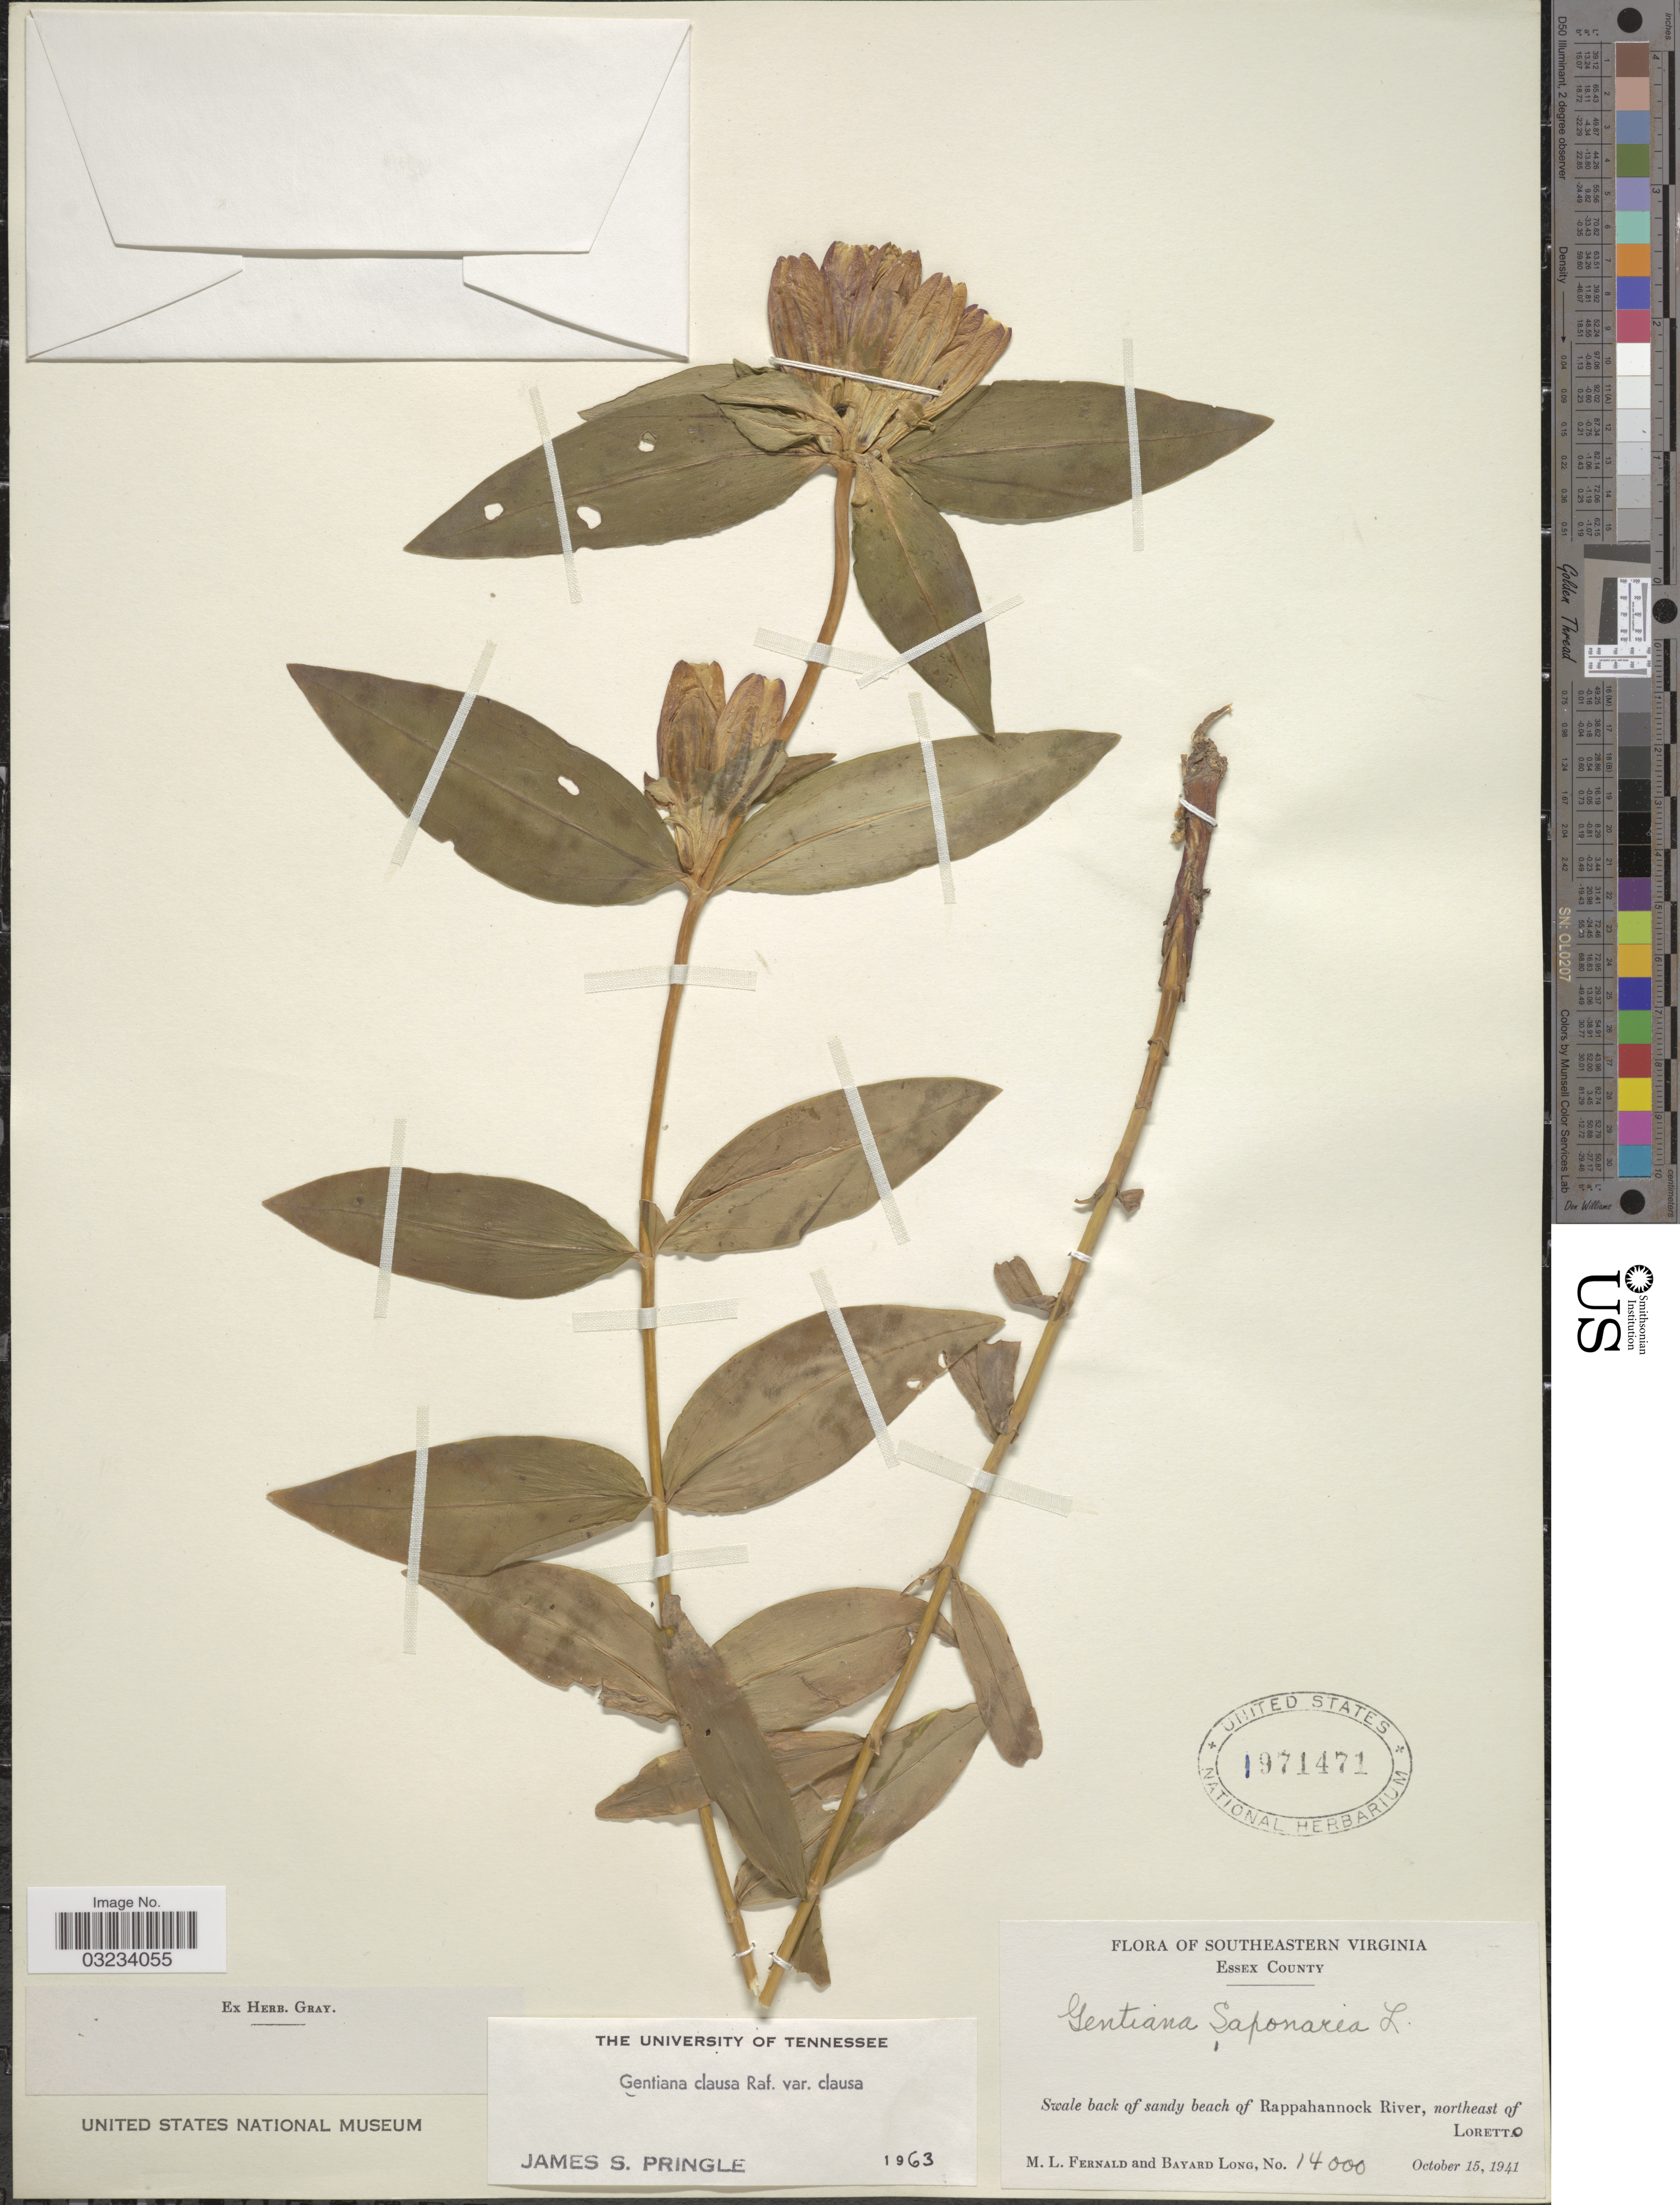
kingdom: Plantae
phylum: Tracheophyta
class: Magnoliopsida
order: Gentianales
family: Gentianaceae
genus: Gentiana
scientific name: Gentiana clausa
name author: Raf.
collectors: M. L. Fernald & B. Long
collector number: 14000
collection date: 1941-10-15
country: United States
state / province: Virginia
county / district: Essex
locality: Southeastern Virginia, Essex County, Swale back of sandy beach of Rappahannock River, northeast of Loretto.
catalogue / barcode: US 1971471